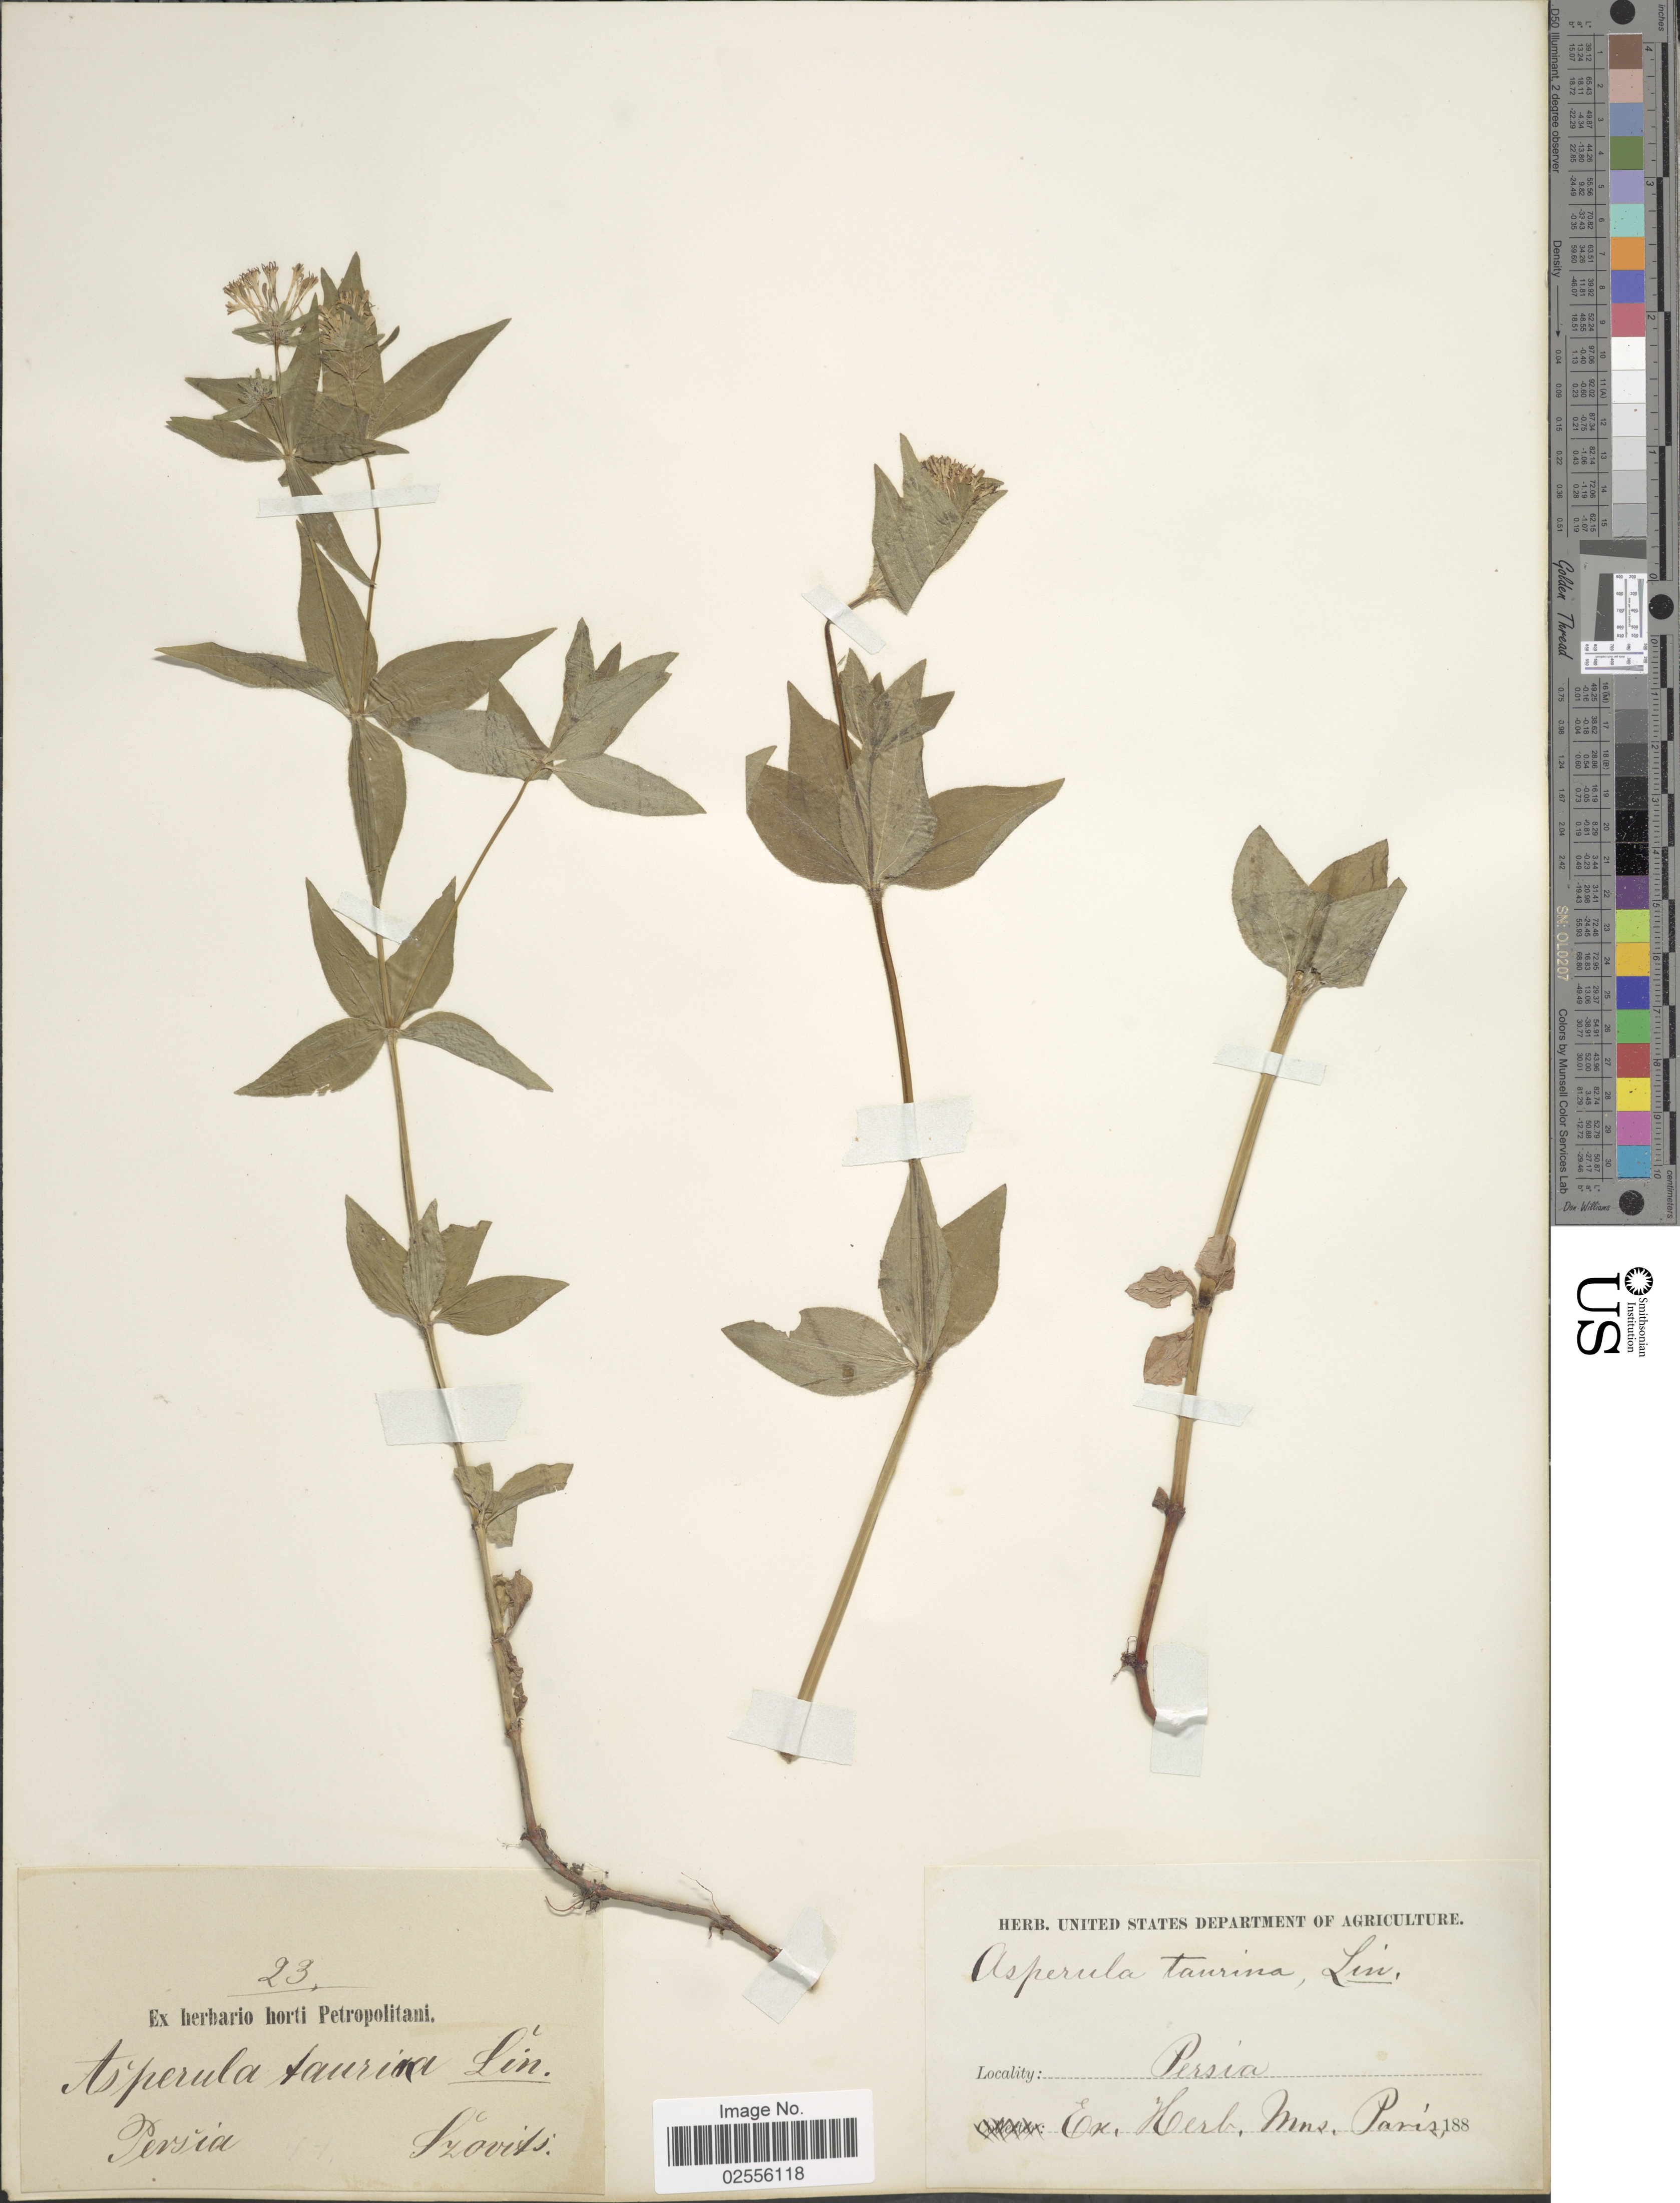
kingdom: Plantae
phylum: Tracheophyta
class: Magnoliopsida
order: Gentianales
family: Rubiaceae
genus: Asperula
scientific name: Asperula taurina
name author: L.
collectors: Szovits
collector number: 23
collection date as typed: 188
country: Iran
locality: Persia.